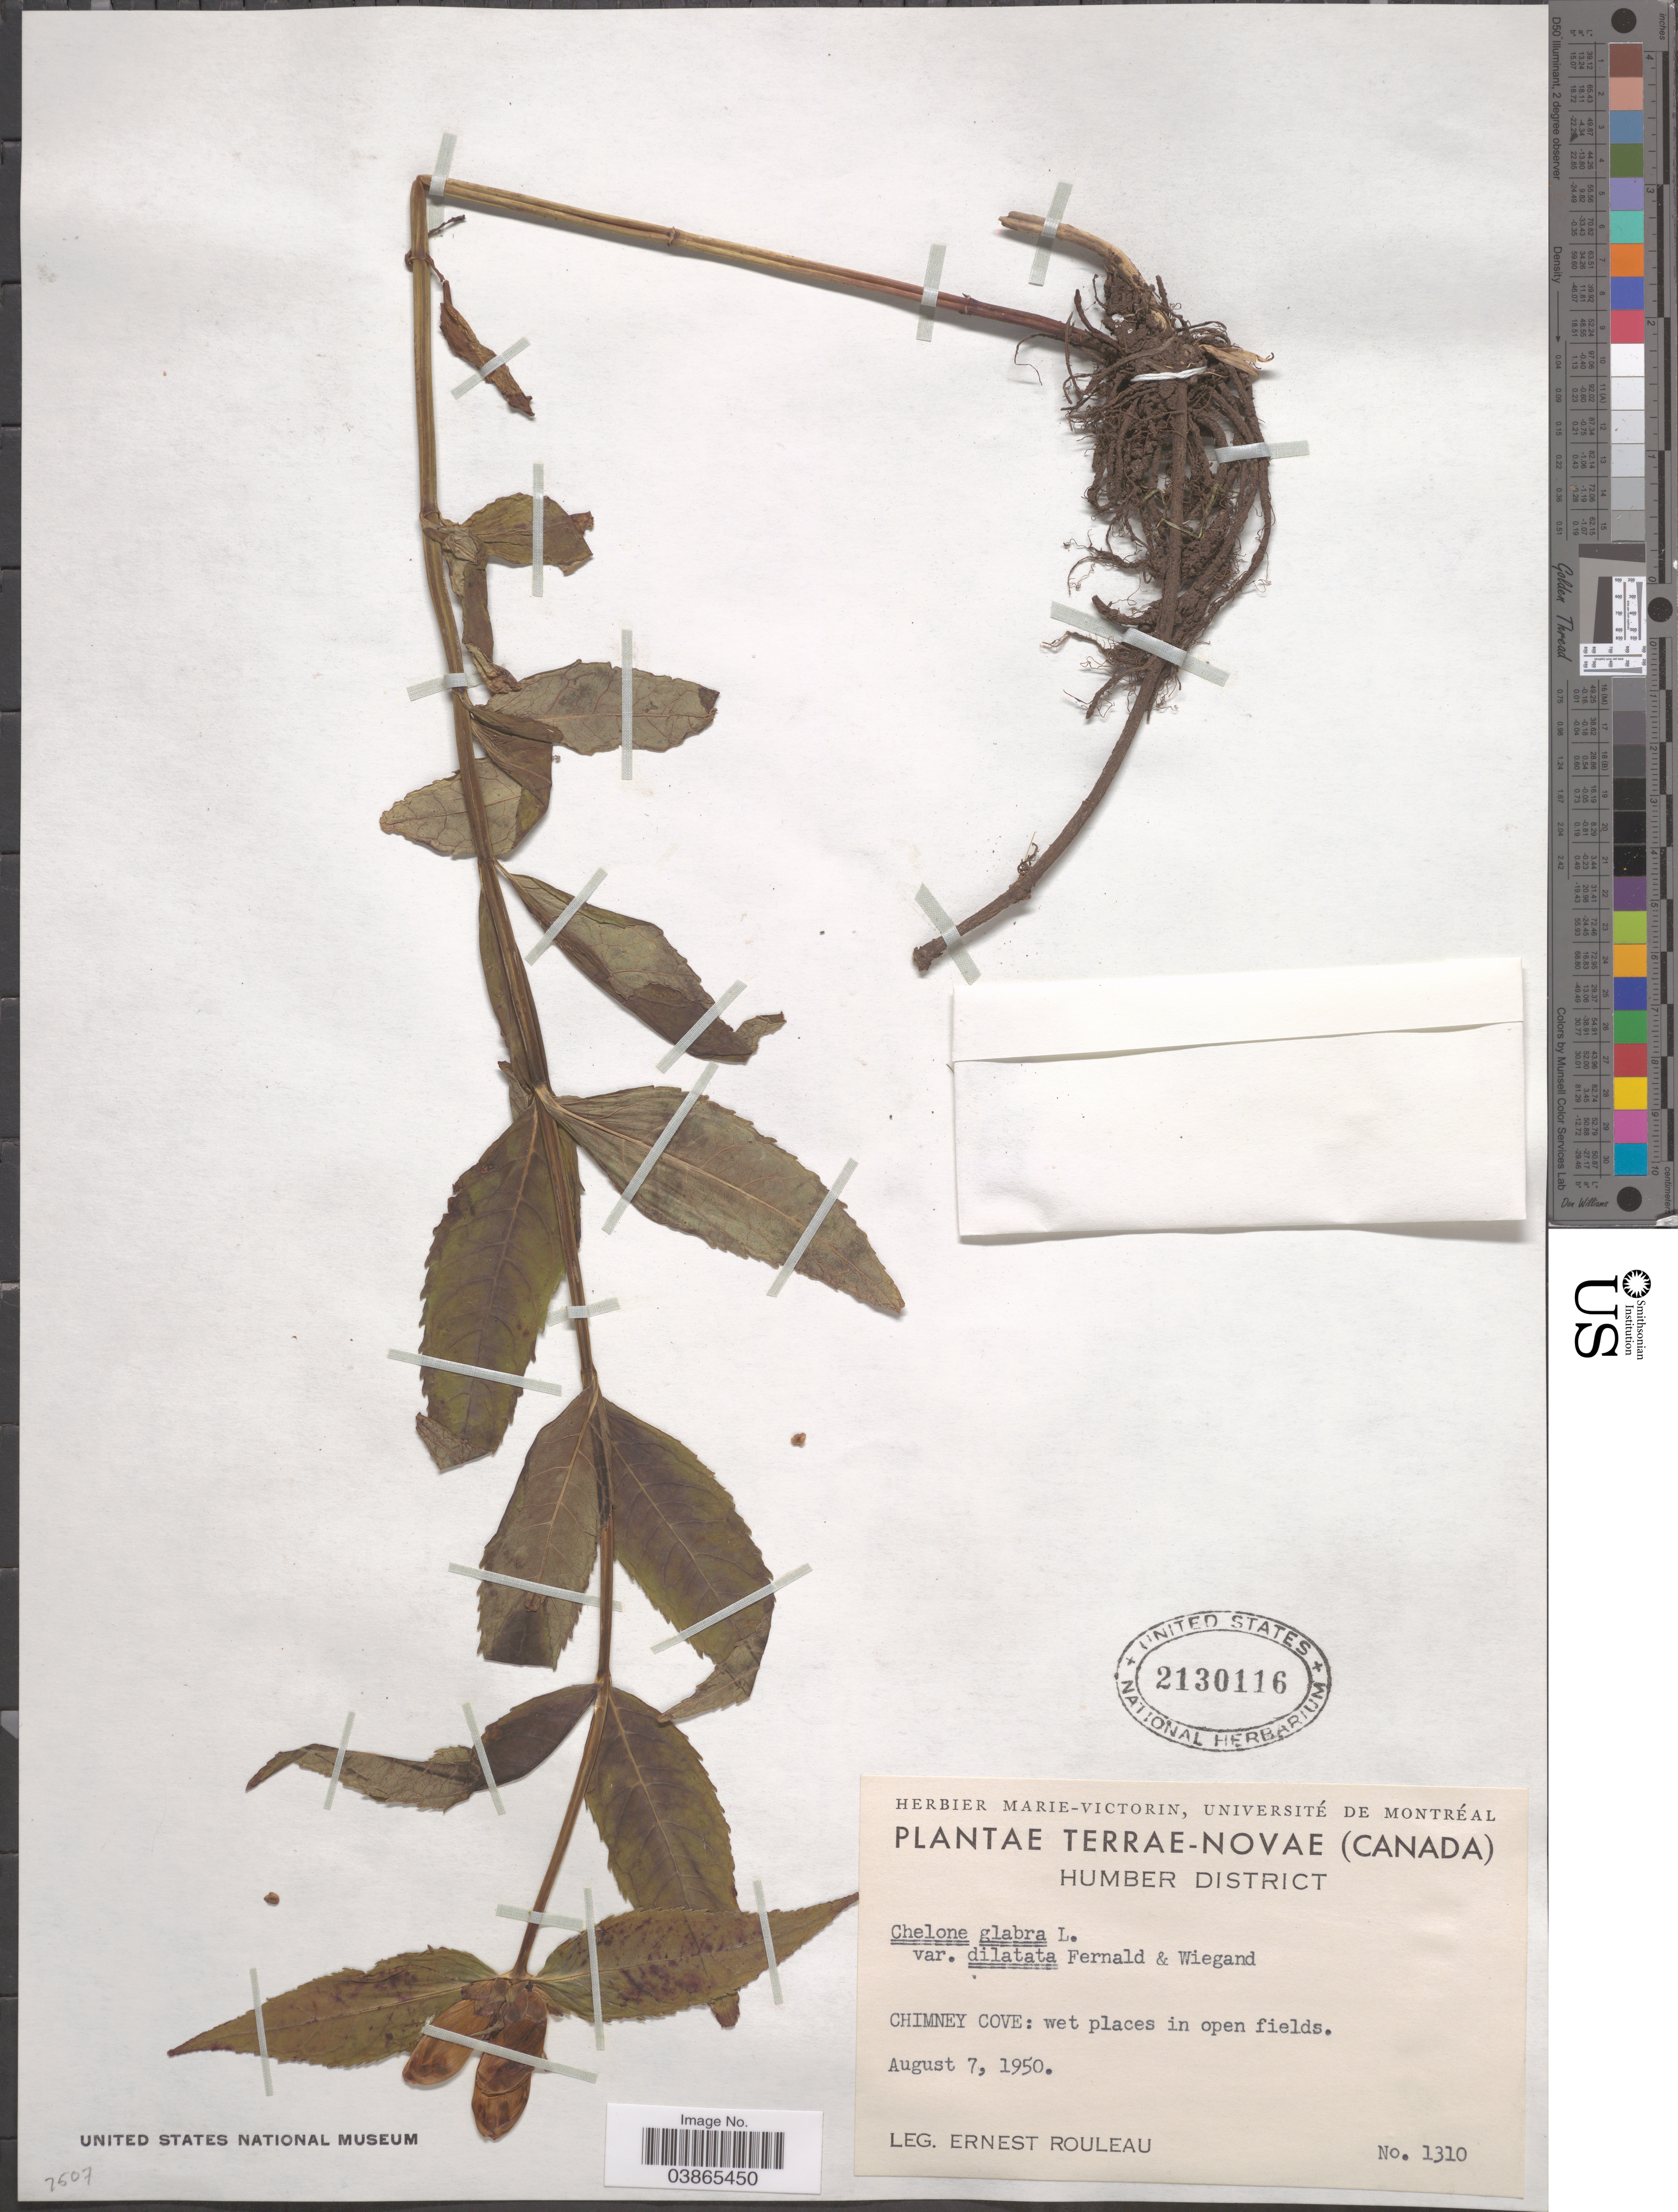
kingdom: Plantae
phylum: Tracheophyta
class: Magnoliopsida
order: Lamiales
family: Plantaginaceae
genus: Chelone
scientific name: Chelone glabra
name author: L.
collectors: J. Rouleau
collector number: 1310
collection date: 1950-08-07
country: Canada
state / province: Newfoundland and Labrador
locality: Terrae-Novae. Humber District. Chimney Cove.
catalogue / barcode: US 2130116